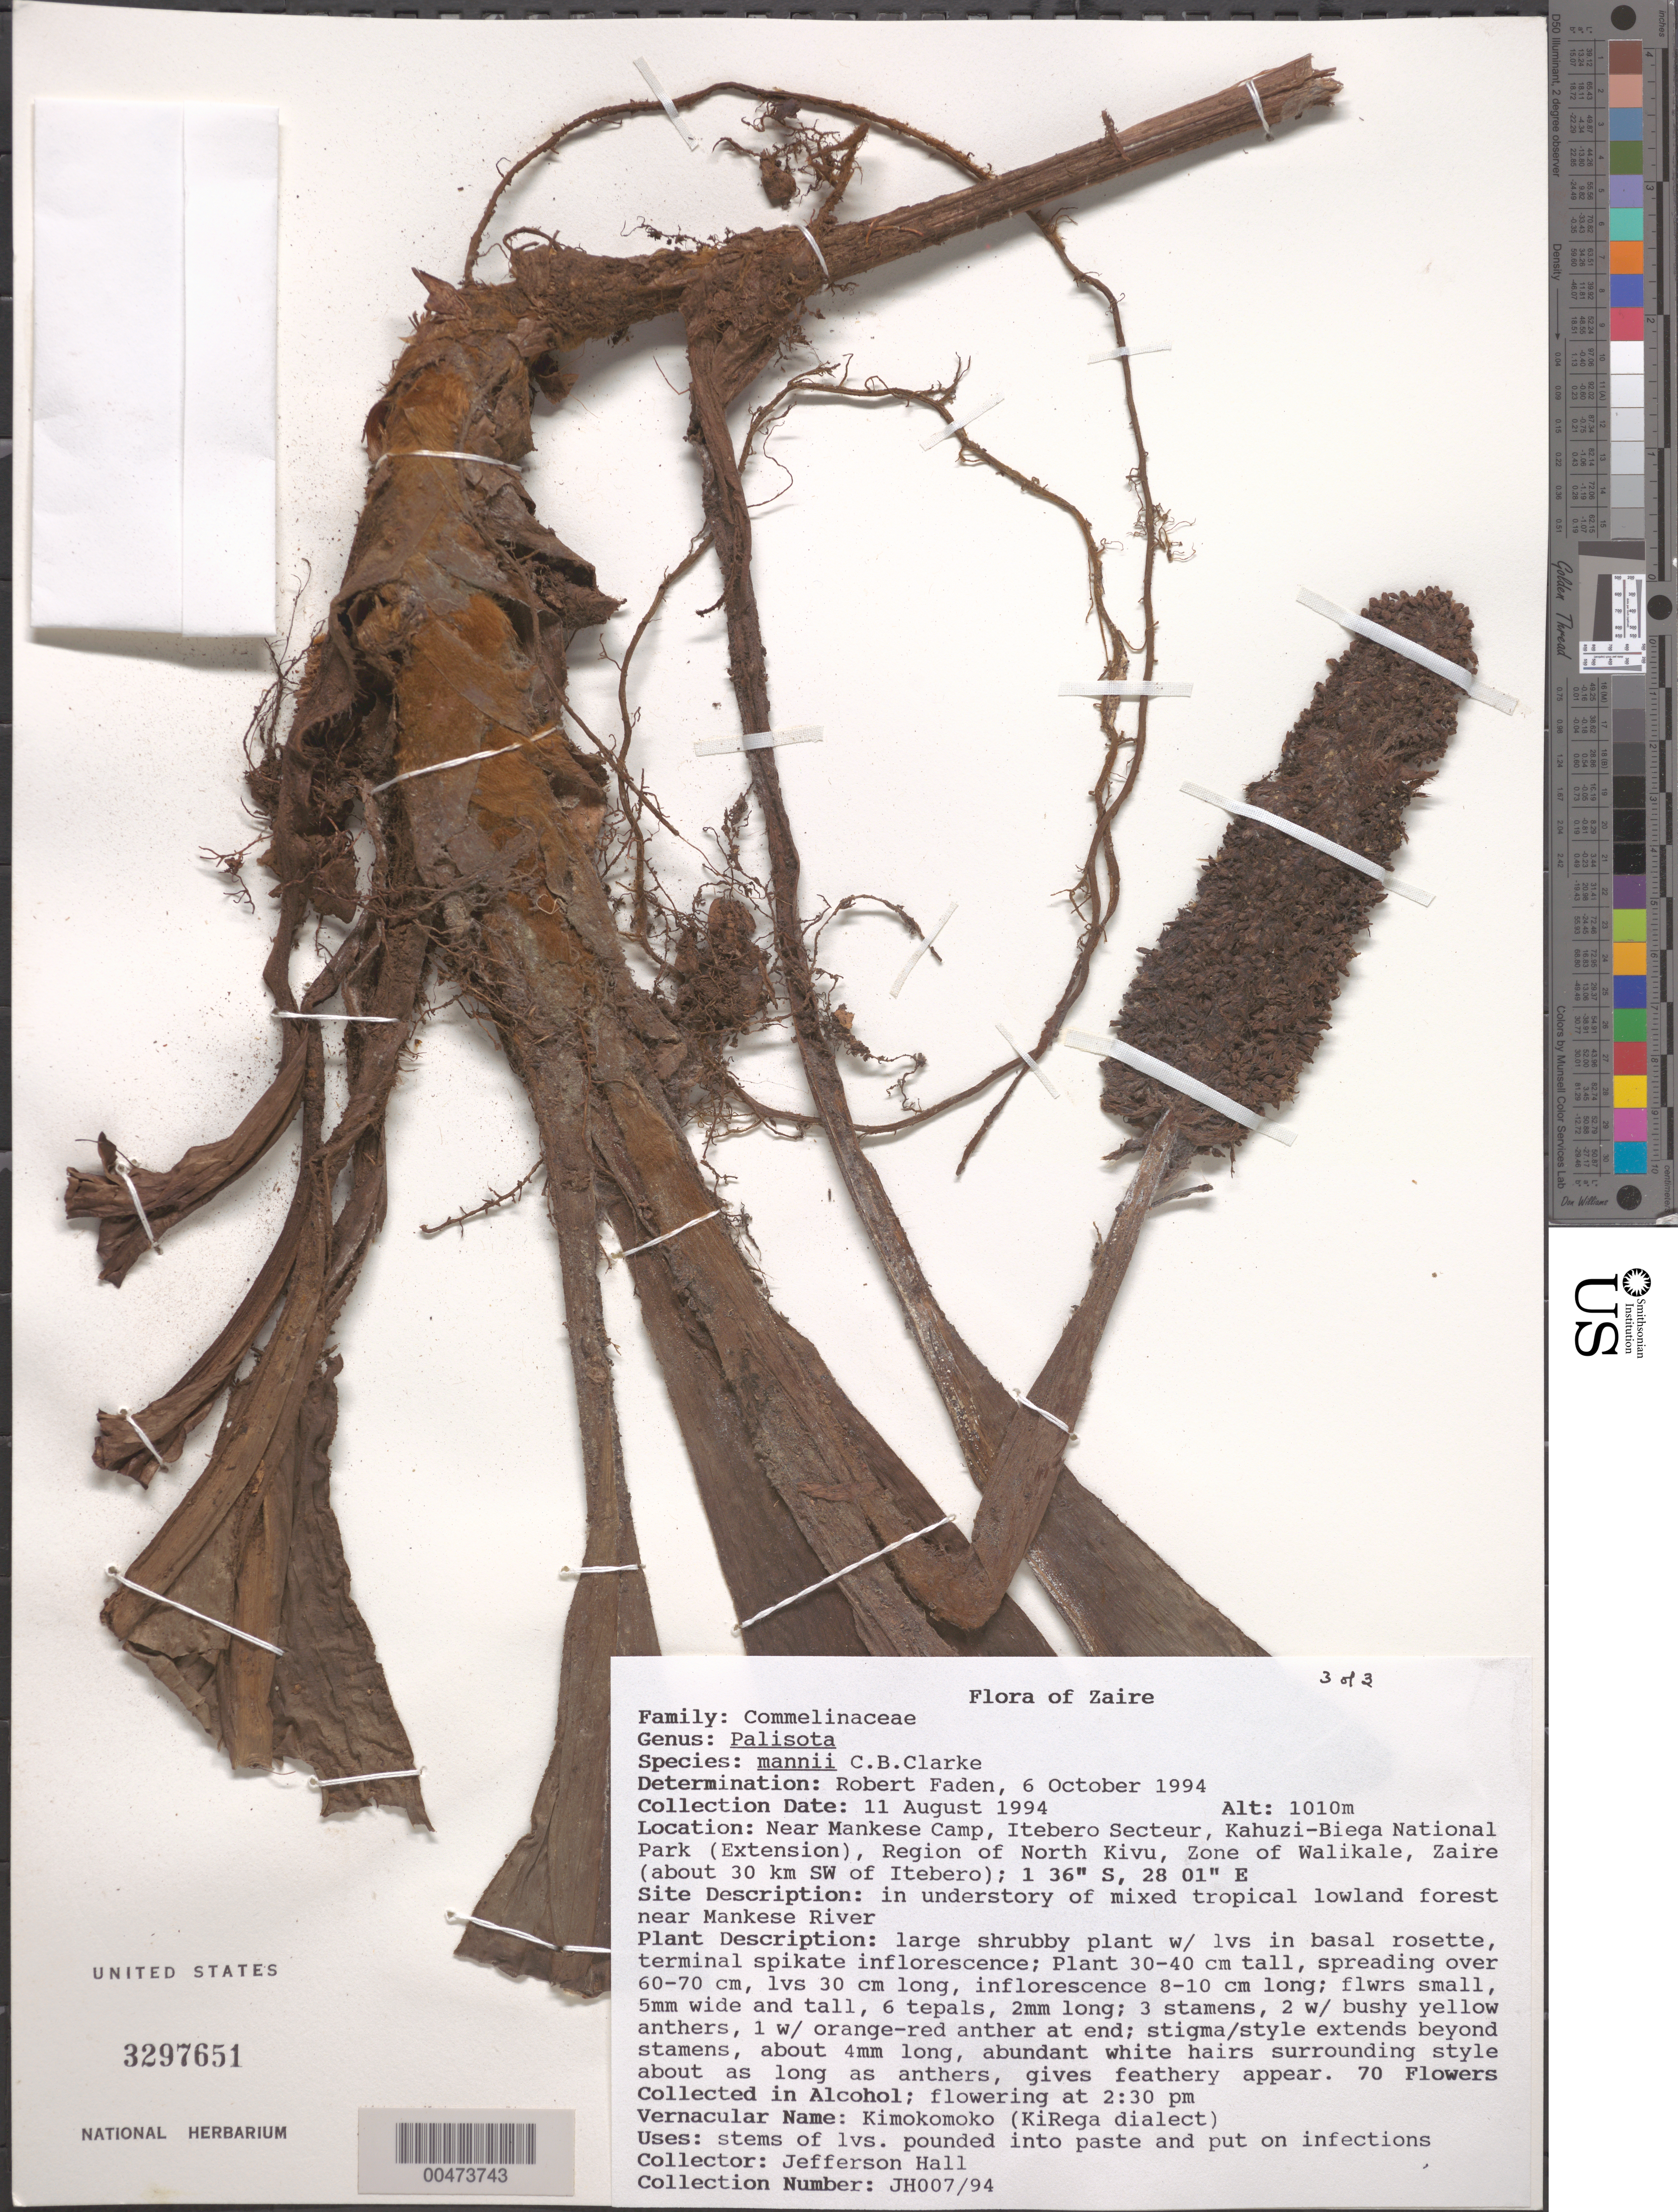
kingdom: Plantae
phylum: Tracheophyta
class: Liliopsida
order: Commelinales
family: Commelinaceae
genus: Palisota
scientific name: Palisota mannii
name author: C.B. Clarke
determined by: Faden, Robert B., (US), Smithsonian Institution - National Museum of Natural History (UNITED STATES)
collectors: J. Hall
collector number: Jh007/94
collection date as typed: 11 Aug 1994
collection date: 1994-08-11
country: Congo, Democratic Republic of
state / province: Sud-Kivu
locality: Near Mankese camp,Kahuzi-Biega National Park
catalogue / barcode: US 3297651